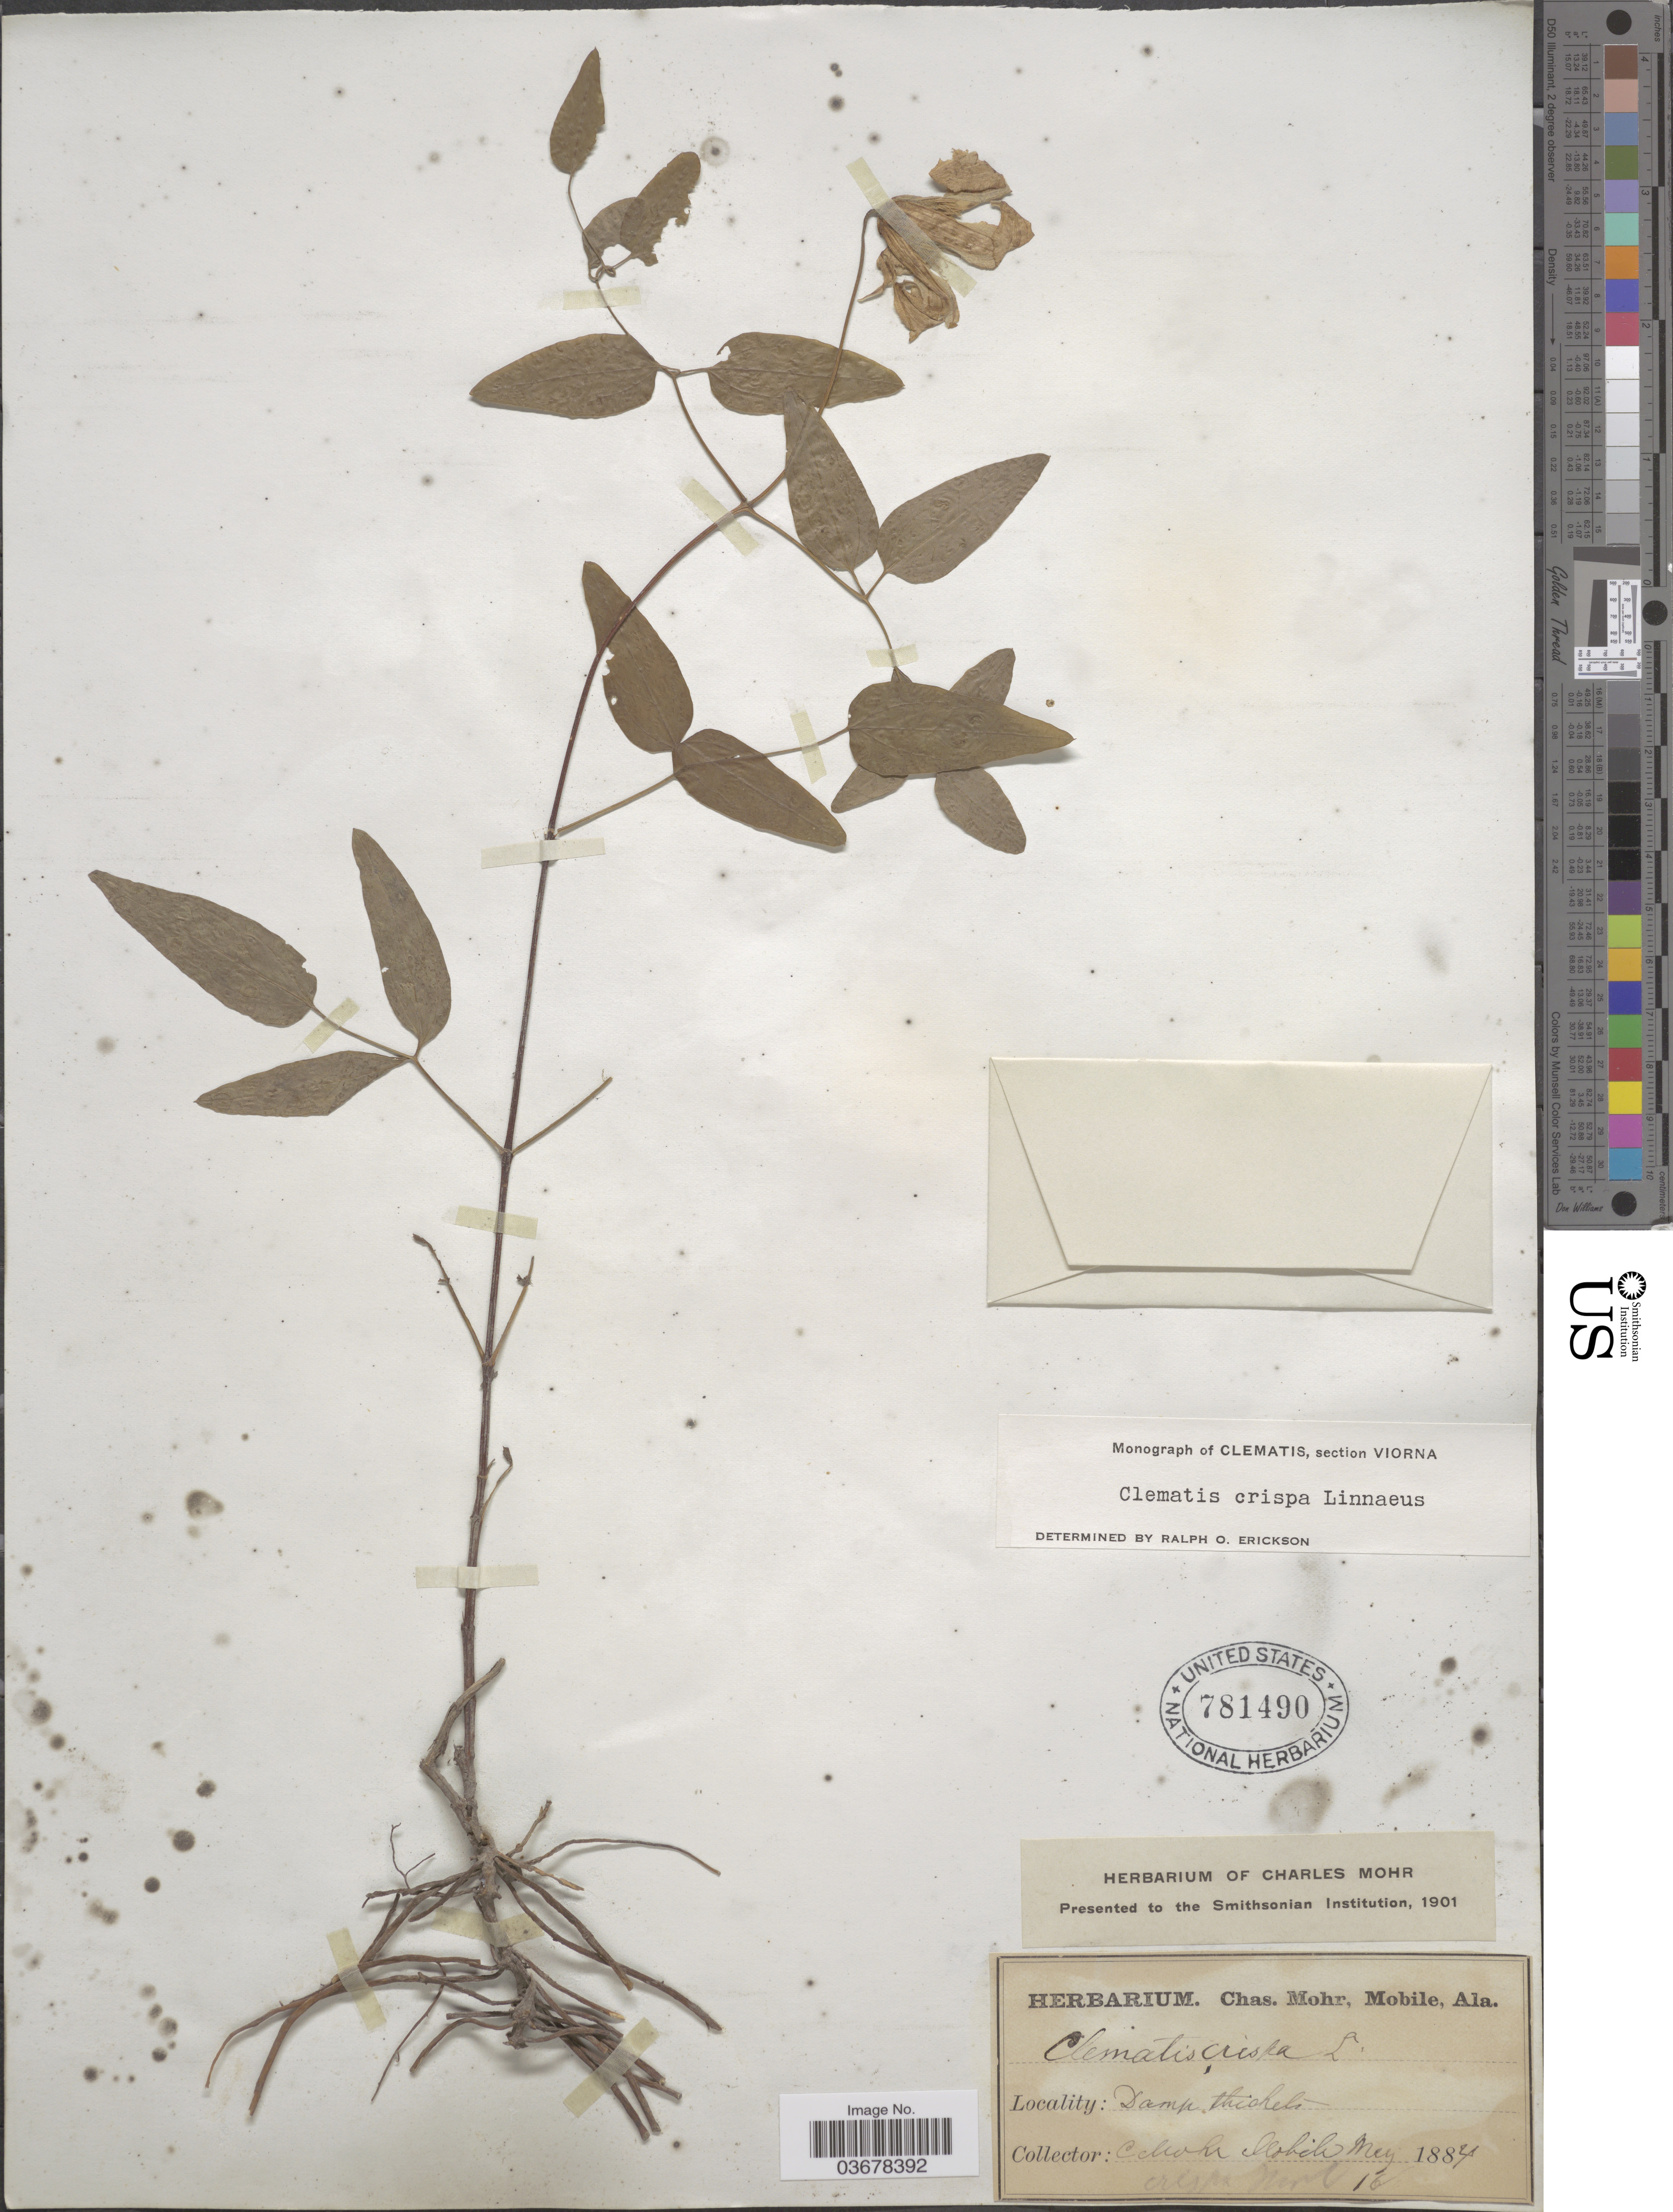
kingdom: Plantae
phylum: Tracheophyta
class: Magnoliopsida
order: Ranunculales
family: Ranunculaceae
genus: Clematis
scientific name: Clematis viorna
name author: L.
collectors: Mohr, C. T. (herbarium)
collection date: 1884-05-16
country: United States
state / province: Alabama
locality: Mobile. Damp thickets.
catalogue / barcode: US 781490